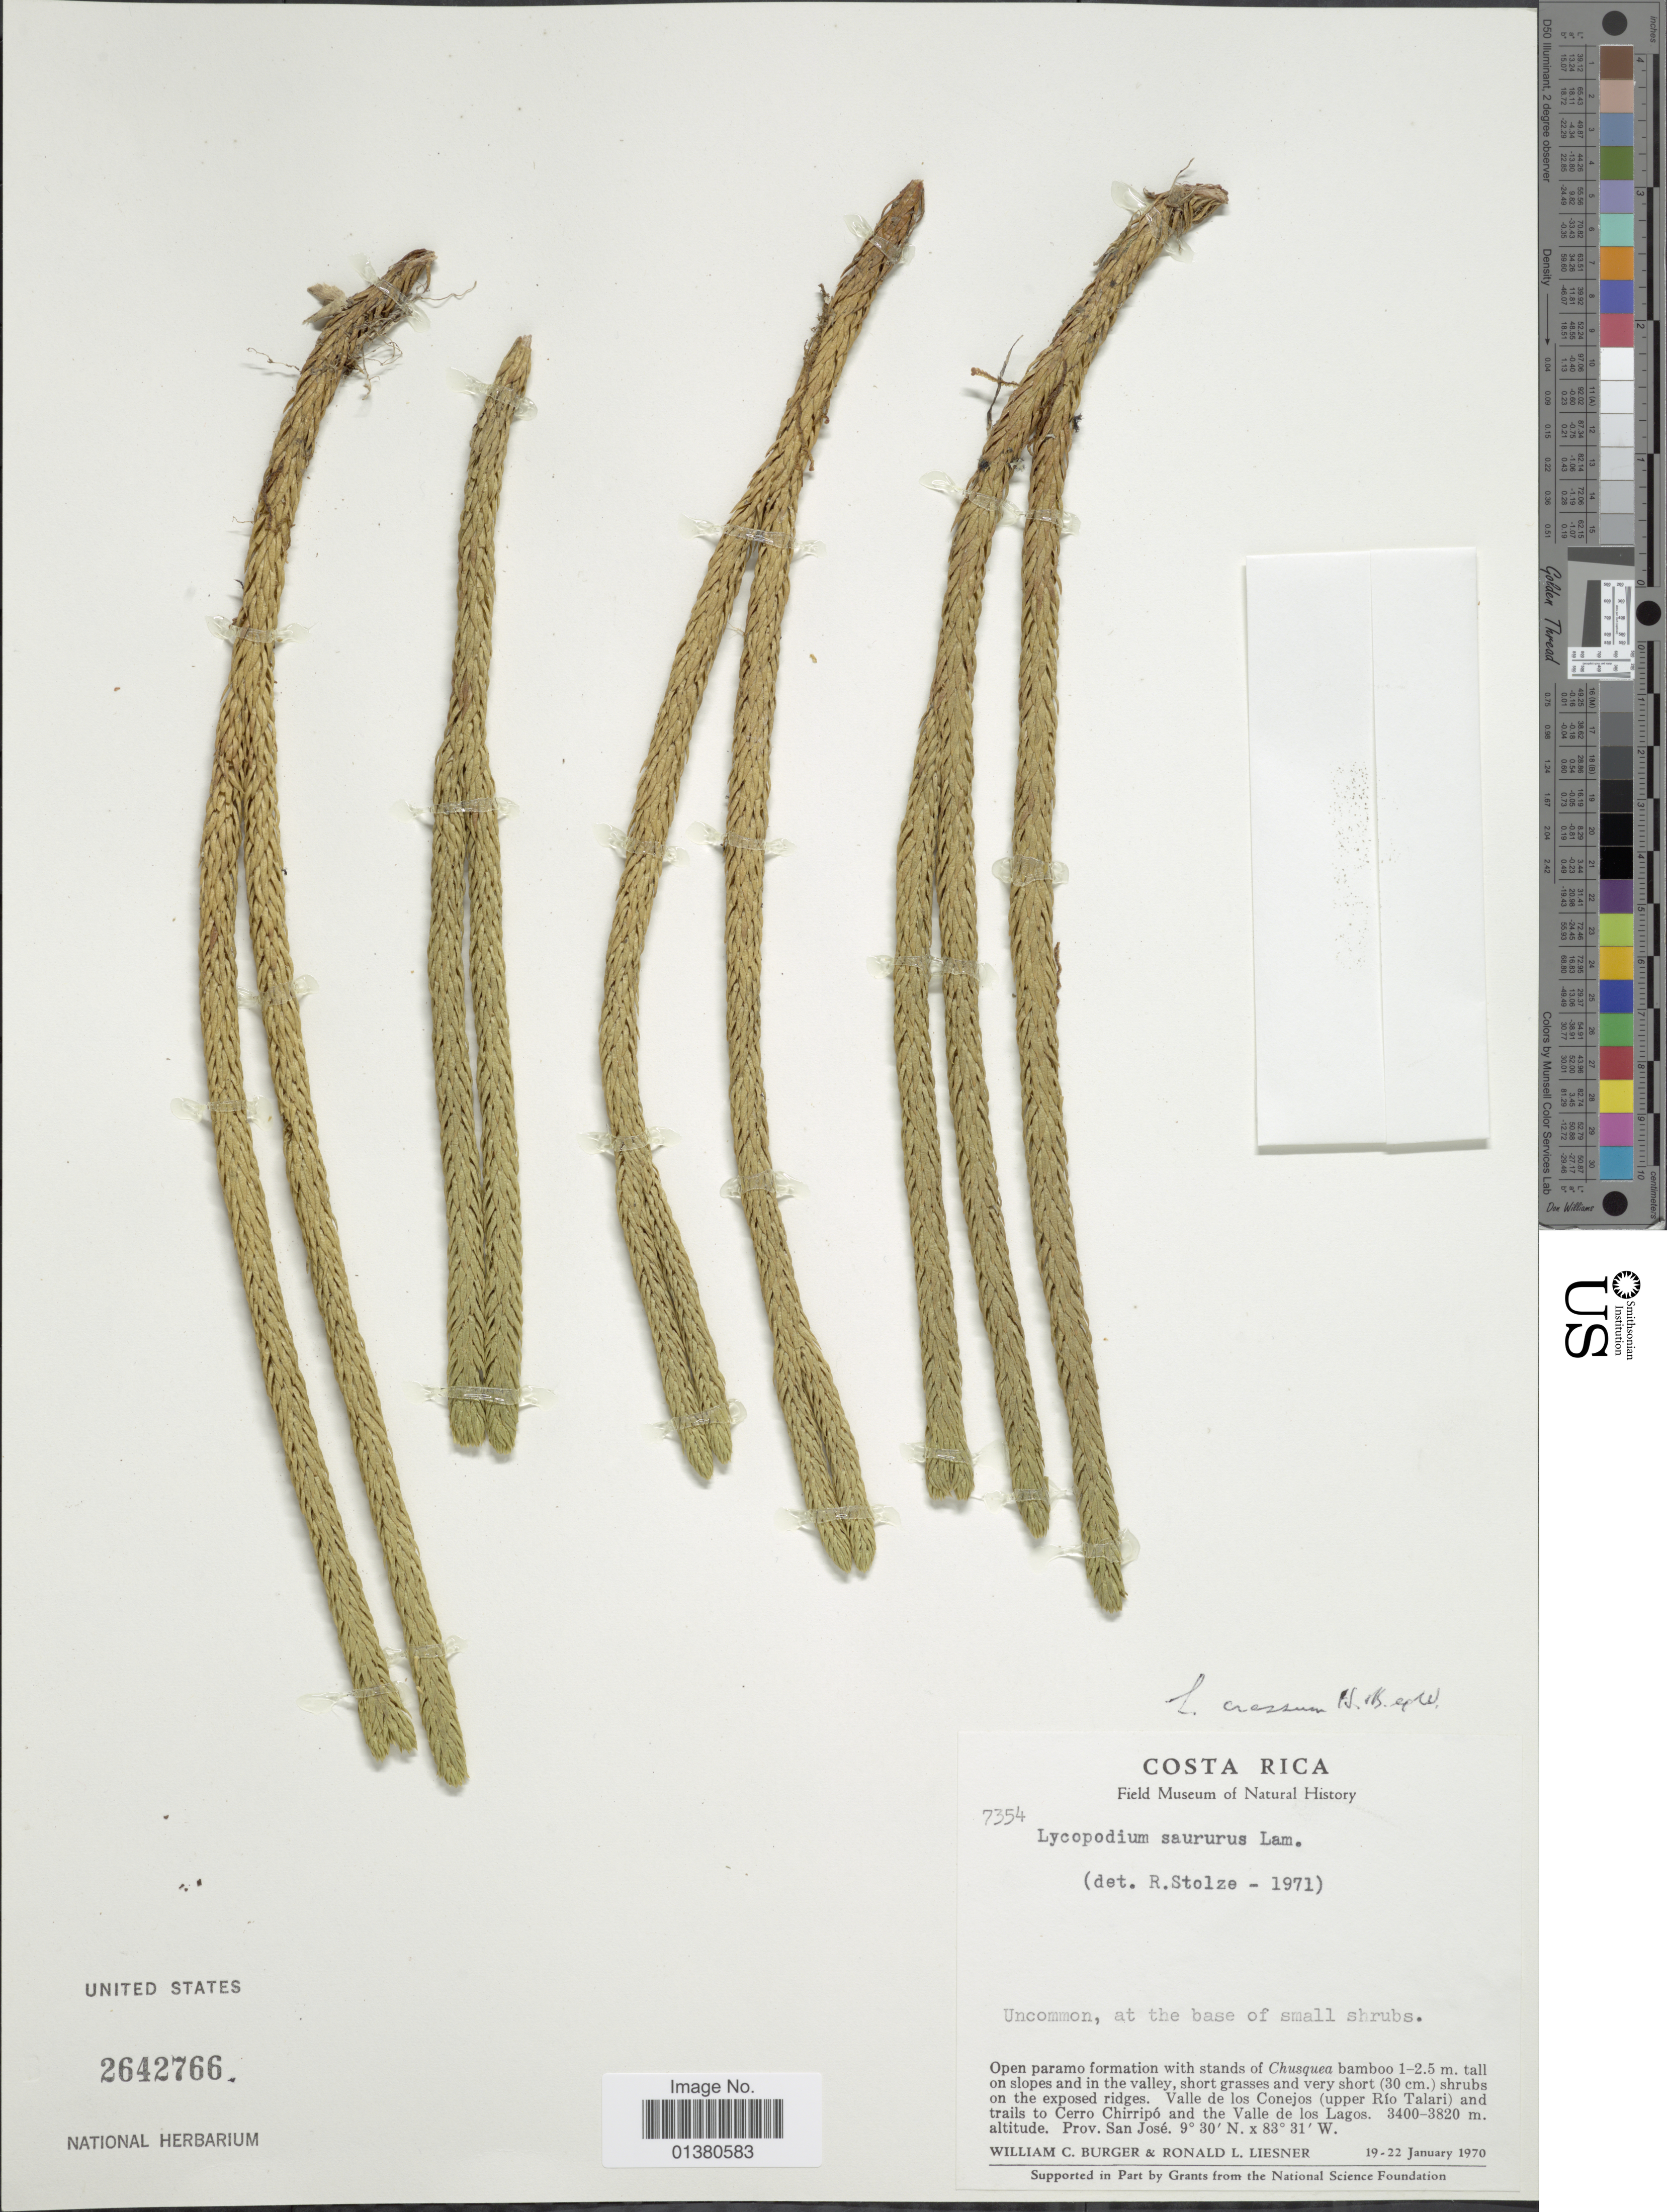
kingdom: Plantae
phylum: Tracheophyta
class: Lycopodiopsida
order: Lycopodiales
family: Lycopodiaceae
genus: Phlegmariurus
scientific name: Phlegmariurus crassus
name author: (Humb. & Bonpl. ex Willd.) B. Øllg.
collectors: W. Burger & R. L. Liesner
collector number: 7354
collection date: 1970-01-19/1970-01-22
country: Costa Rica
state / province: San José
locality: Valle de los Conejos (upper Rio Talari) and trails to Cerro Chirripó and the Valle de los Lagos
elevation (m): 3400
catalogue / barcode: US 2642766